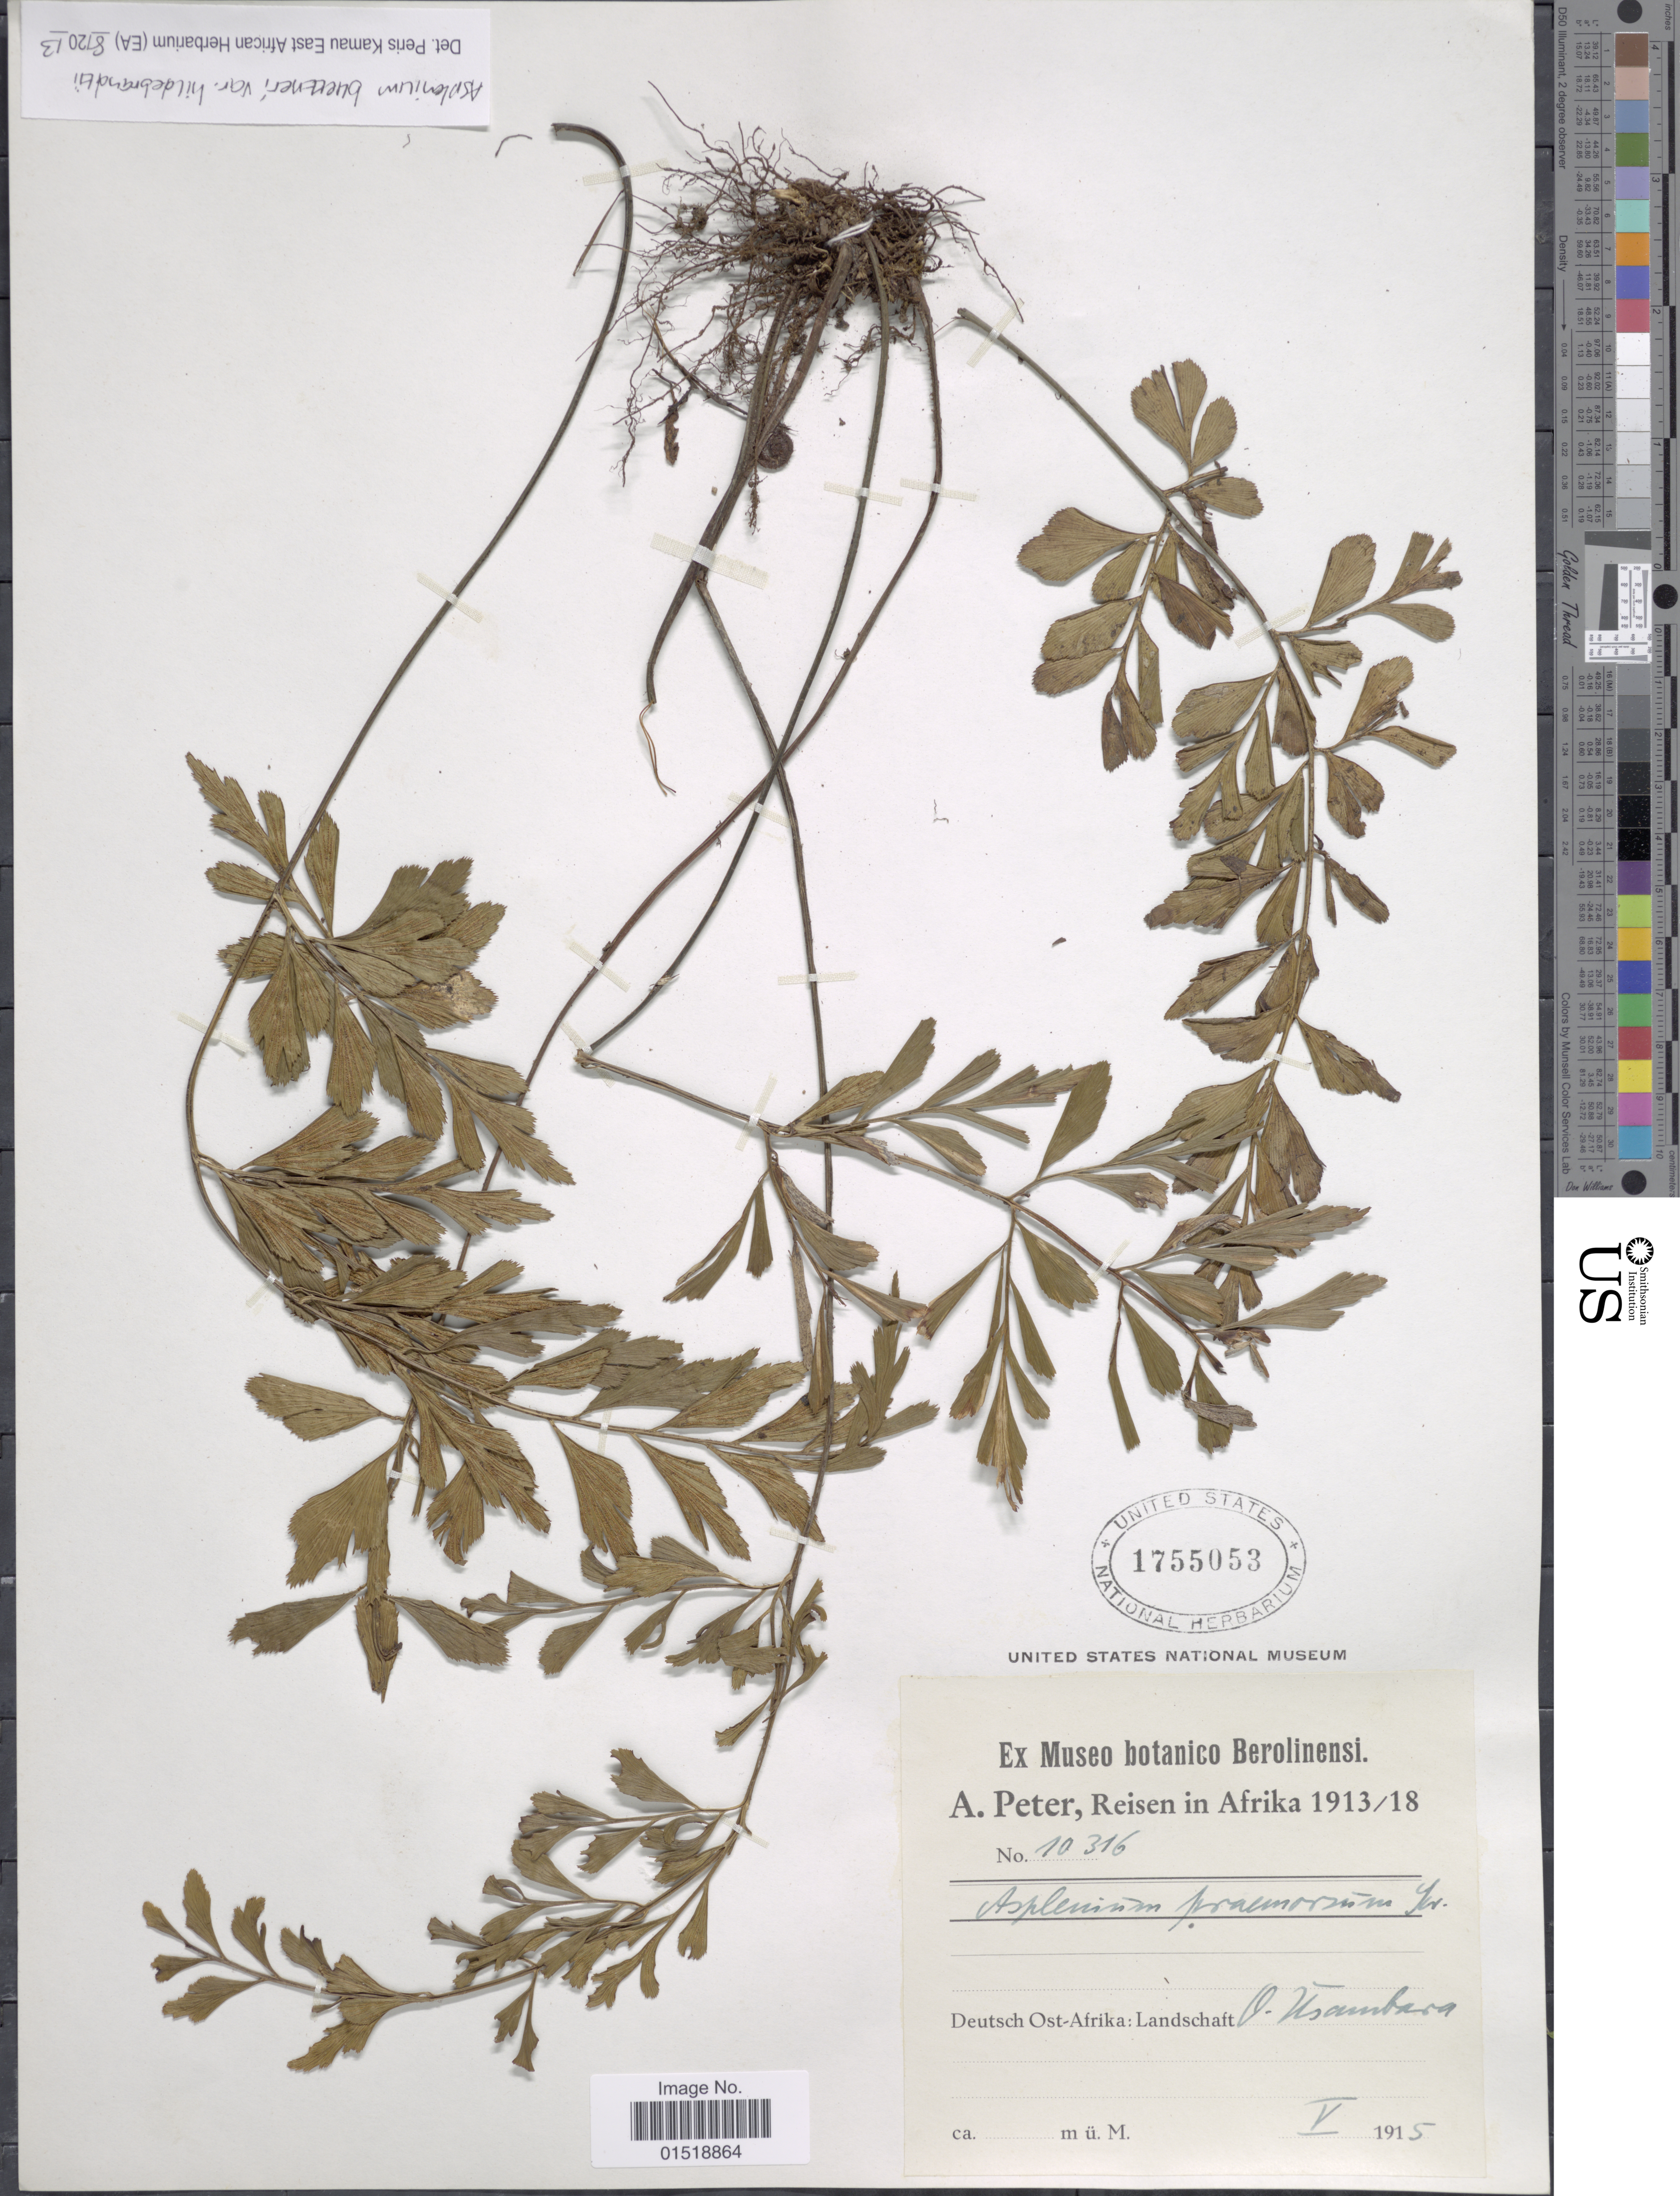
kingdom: Plantae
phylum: Tracheophyta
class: Polypodiopsida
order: Polypodiales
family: Aspleniaceae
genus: Asplenium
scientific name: Asplenium buettneri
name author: Hieron.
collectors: A. Peter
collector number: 10316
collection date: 1915-05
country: Tanzania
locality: Deutsch Ost-Afrika: O. Usambara.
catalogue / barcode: US 1755053